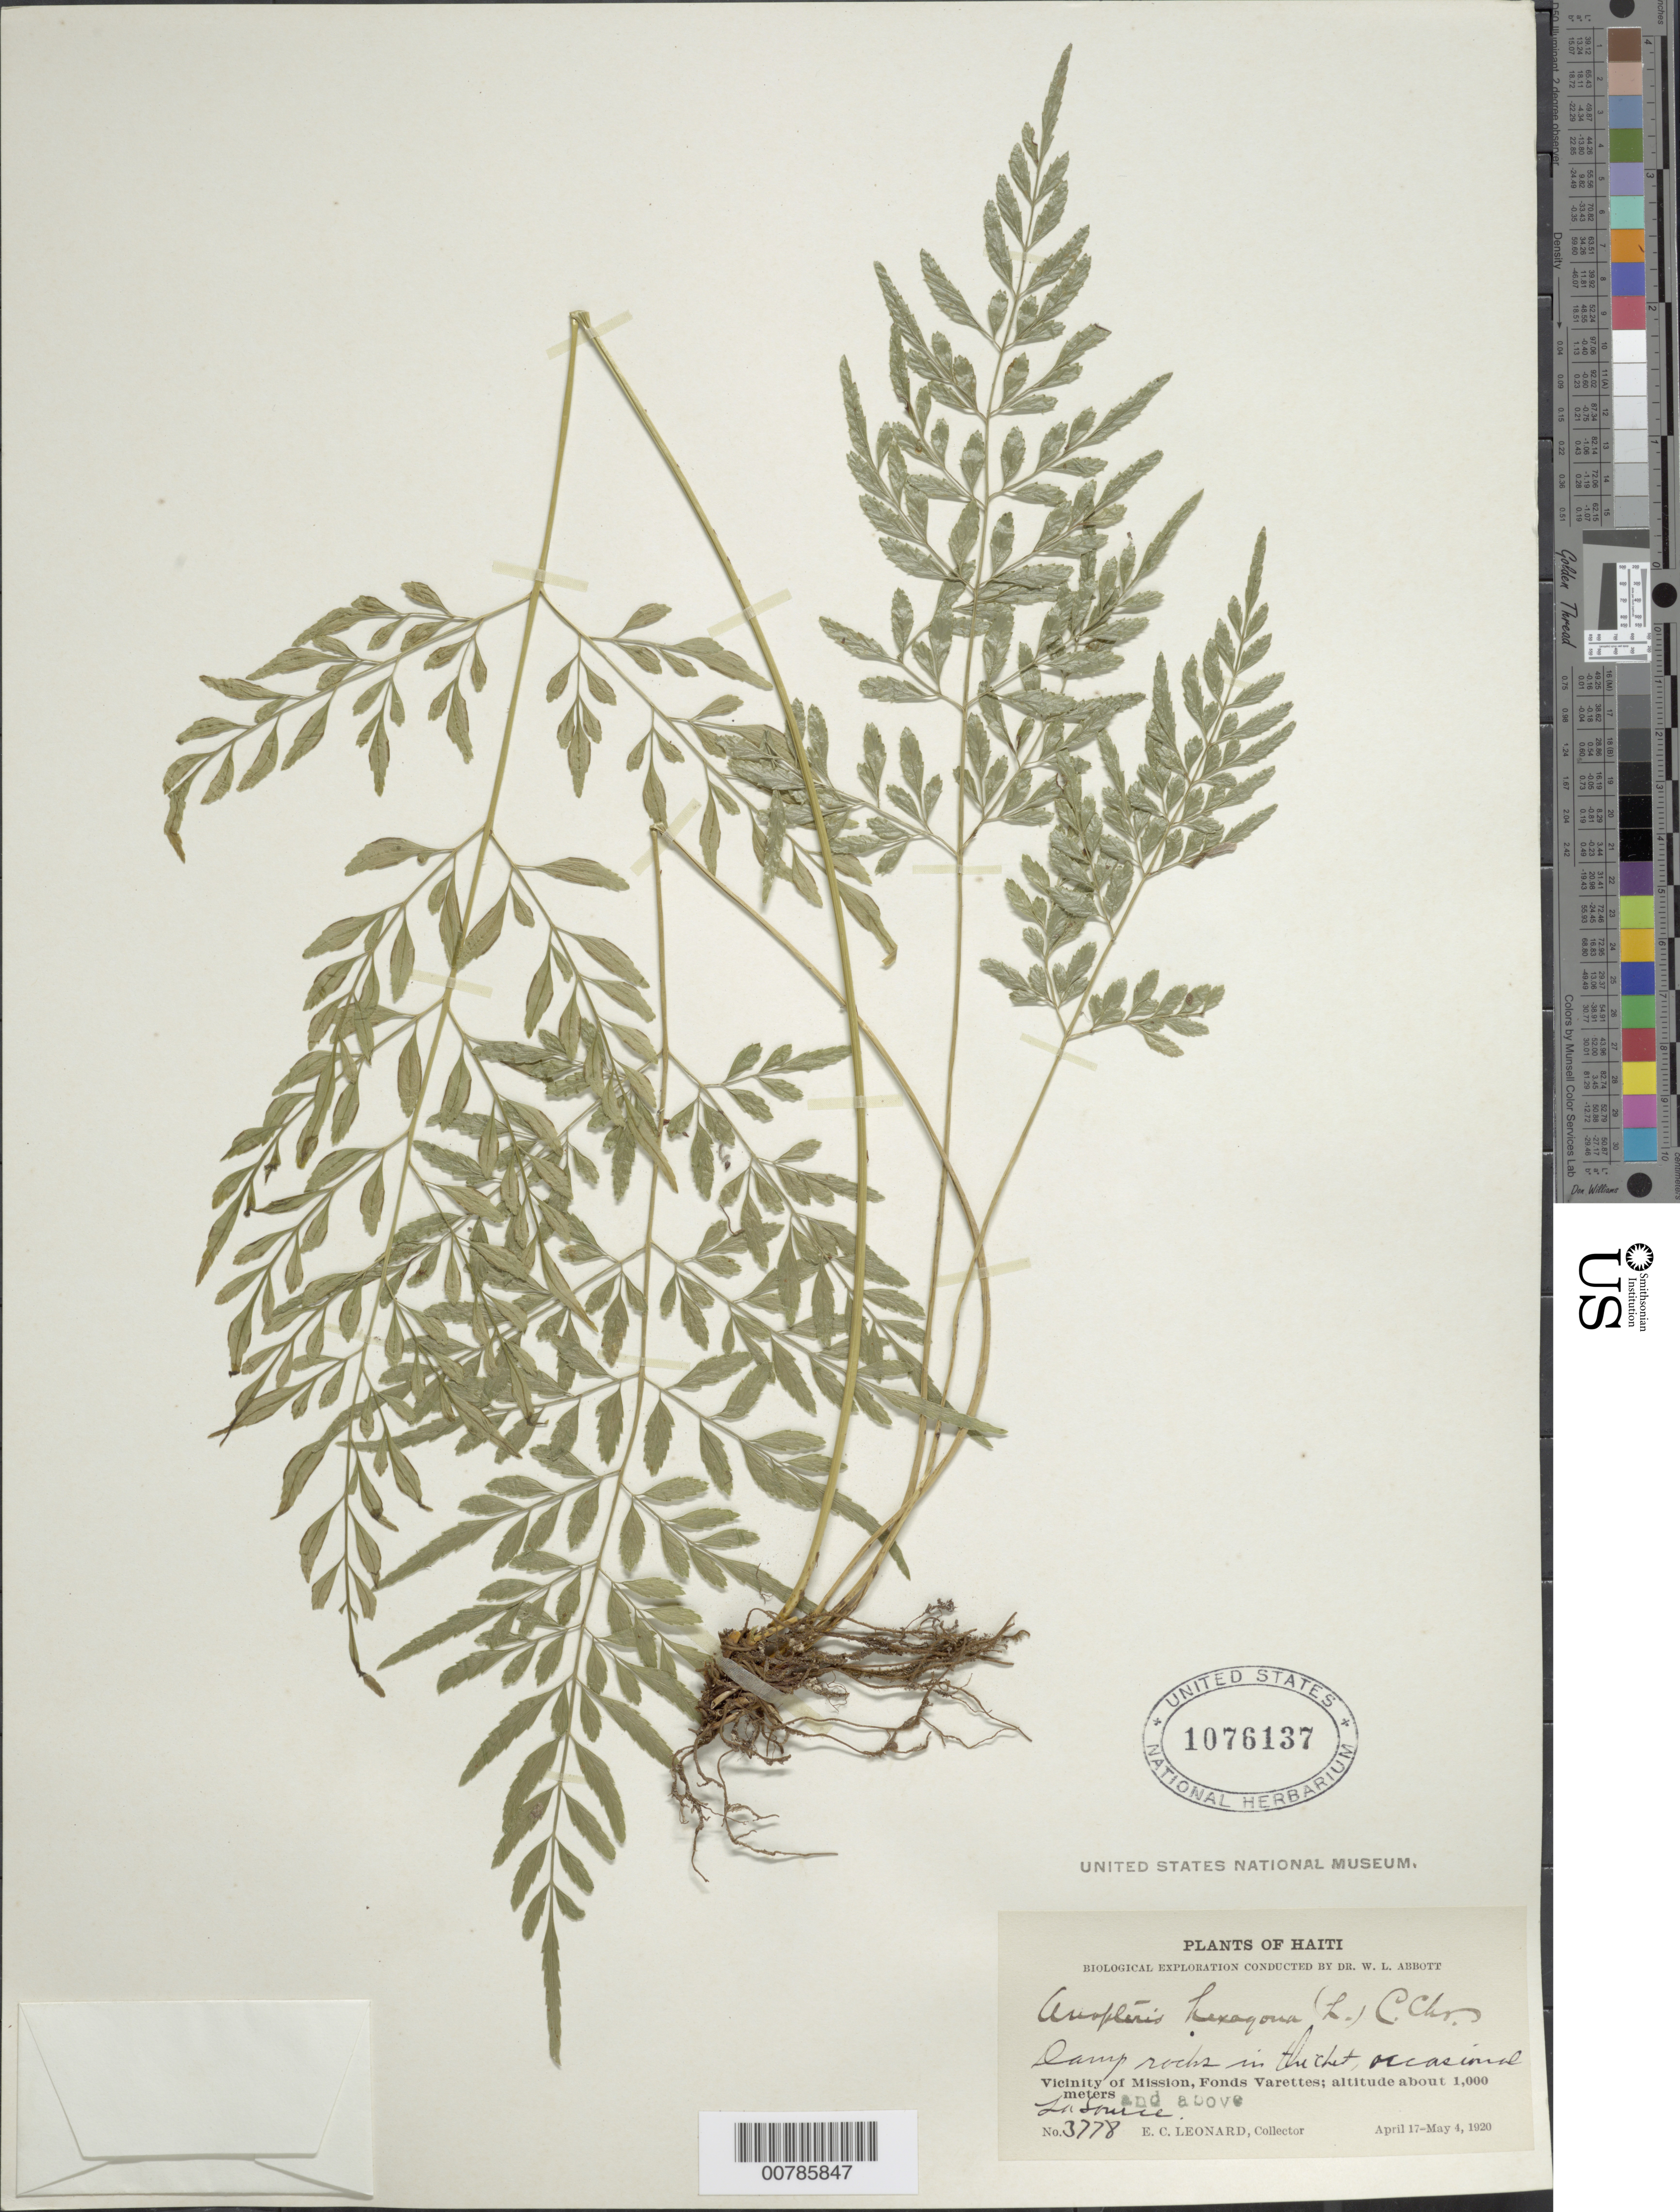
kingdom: Plantae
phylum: Tracheophyta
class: Polypodiopsida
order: Polypodiales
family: Pteridaceae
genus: Pteris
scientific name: Pteris hexagona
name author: (L.) Proctor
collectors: E. C. Leonard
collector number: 3778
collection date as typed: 17 Apr 1920 04 May 1920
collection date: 1920-04-17/1920-05-04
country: Haiti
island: Hispaniola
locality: Mission, vicinity; Fonds Varettes and above La Source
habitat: Damp rocks in thicket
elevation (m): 1000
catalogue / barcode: US 1076137